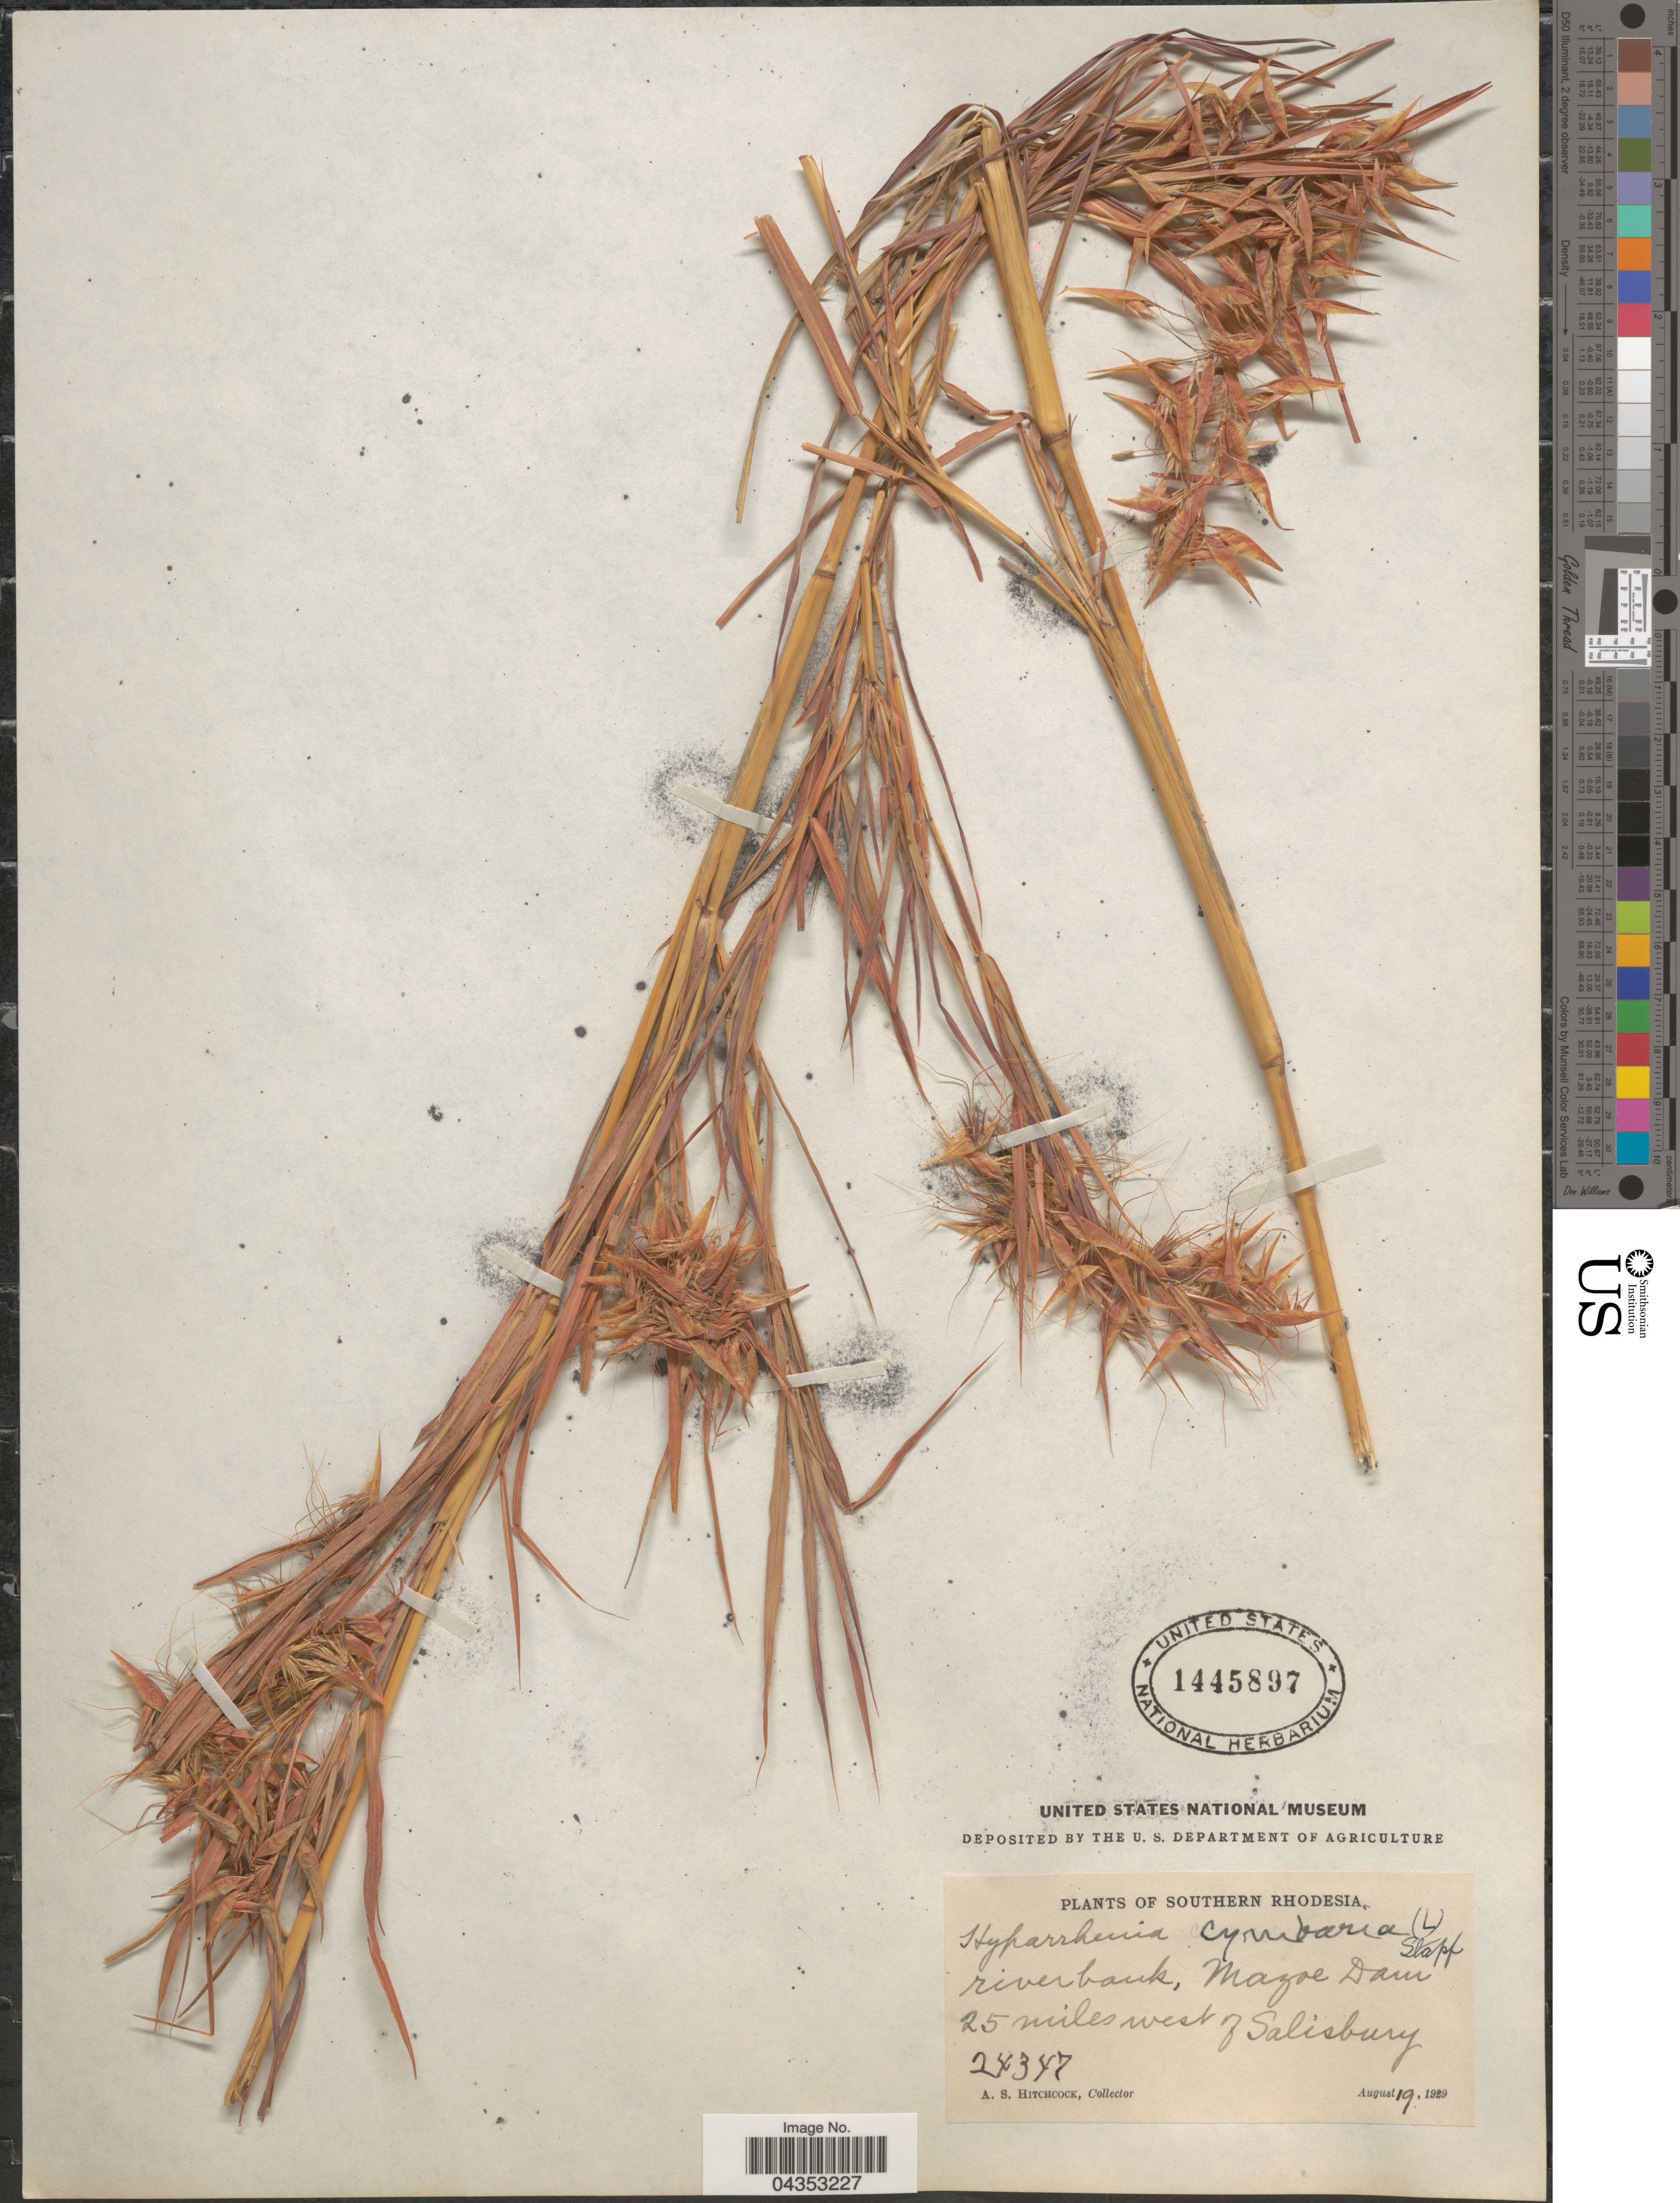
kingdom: Plantae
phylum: Tracheophyta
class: Liliopsida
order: Poales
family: Poaceae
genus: Hyparrhenia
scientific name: Hyparrhenia cymbaria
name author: (L.) Stapf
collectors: A. S. Hitchcock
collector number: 24347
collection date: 1929-08-19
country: Zimbabwe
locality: Southern Rhodesia. Riverbank, Mazoe Dam. 25 miles west of Salisbury.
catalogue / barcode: US 1445897